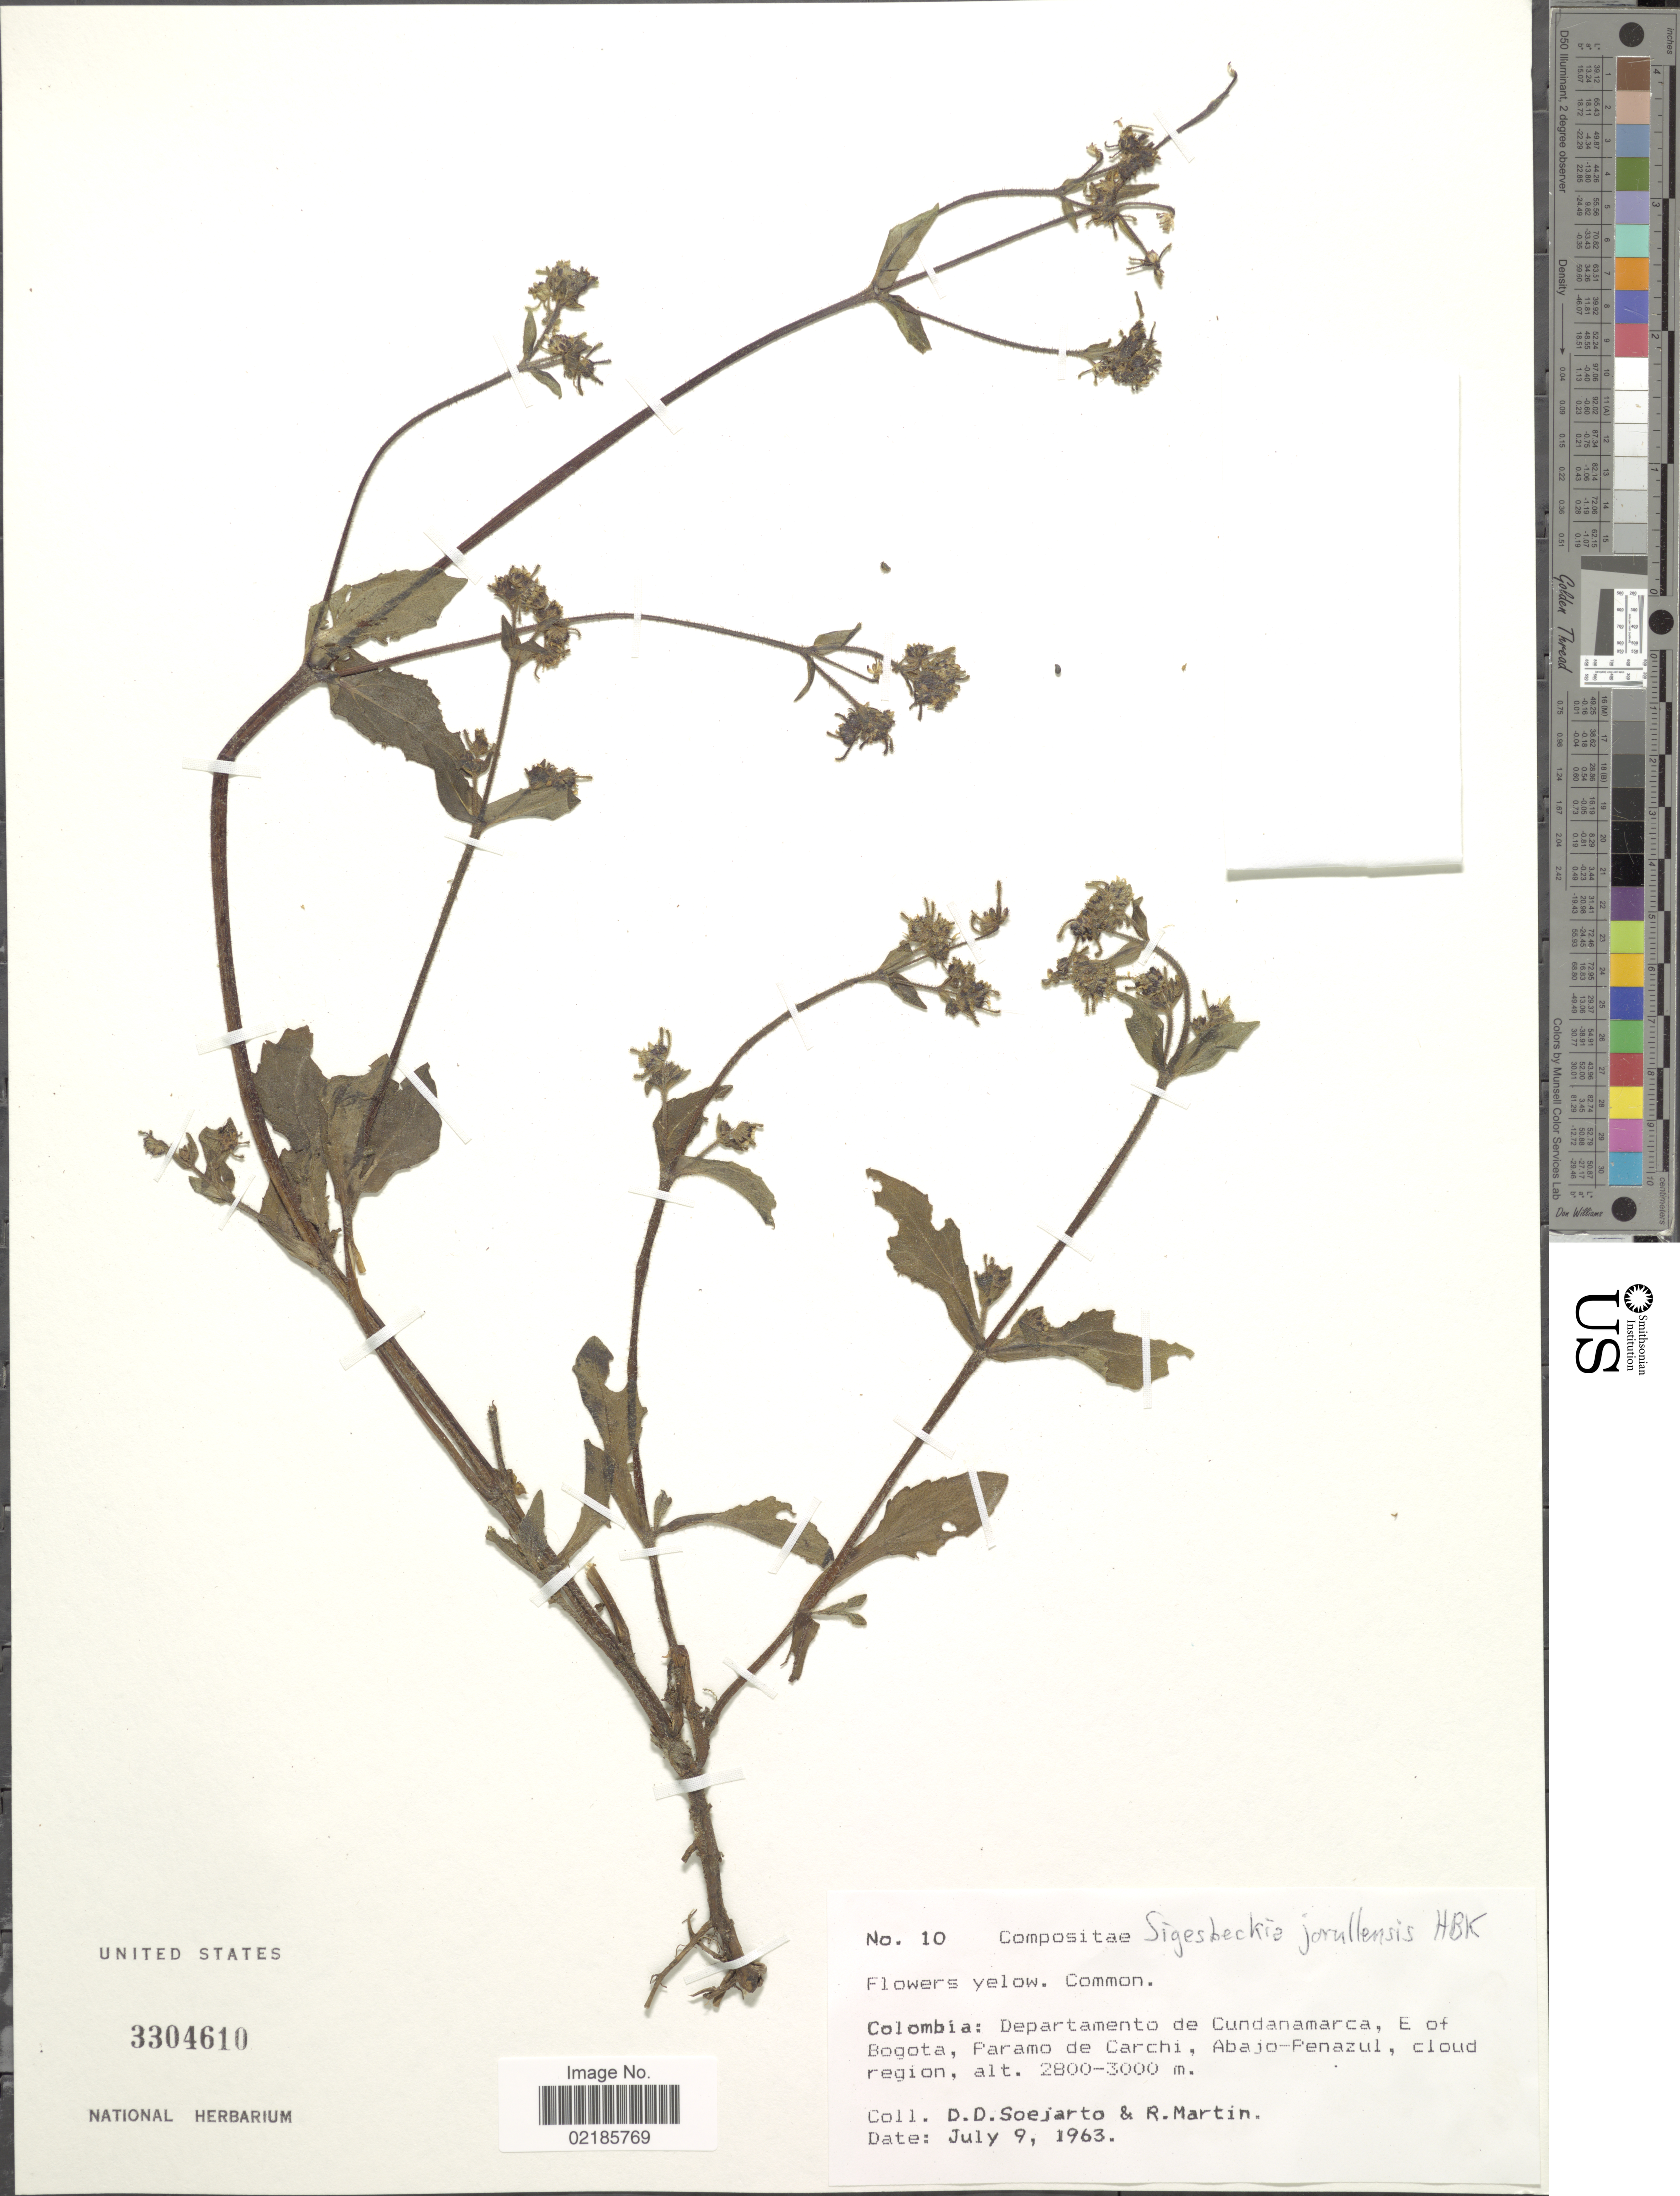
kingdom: Plantae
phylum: Tracheophyta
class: Magnoliopsida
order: Asterales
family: Asteraceae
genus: Sigesbeckia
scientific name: Sigesbeckia jorullensis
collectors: R. Martin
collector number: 10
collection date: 1963-07-09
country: Colombia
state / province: Cundinamarca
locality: Departamento de Cundanamarca, E of Bogota, paramo de Carchi, Abajo-Penazul, cloud region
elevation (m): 2800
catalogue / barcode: US 3304610